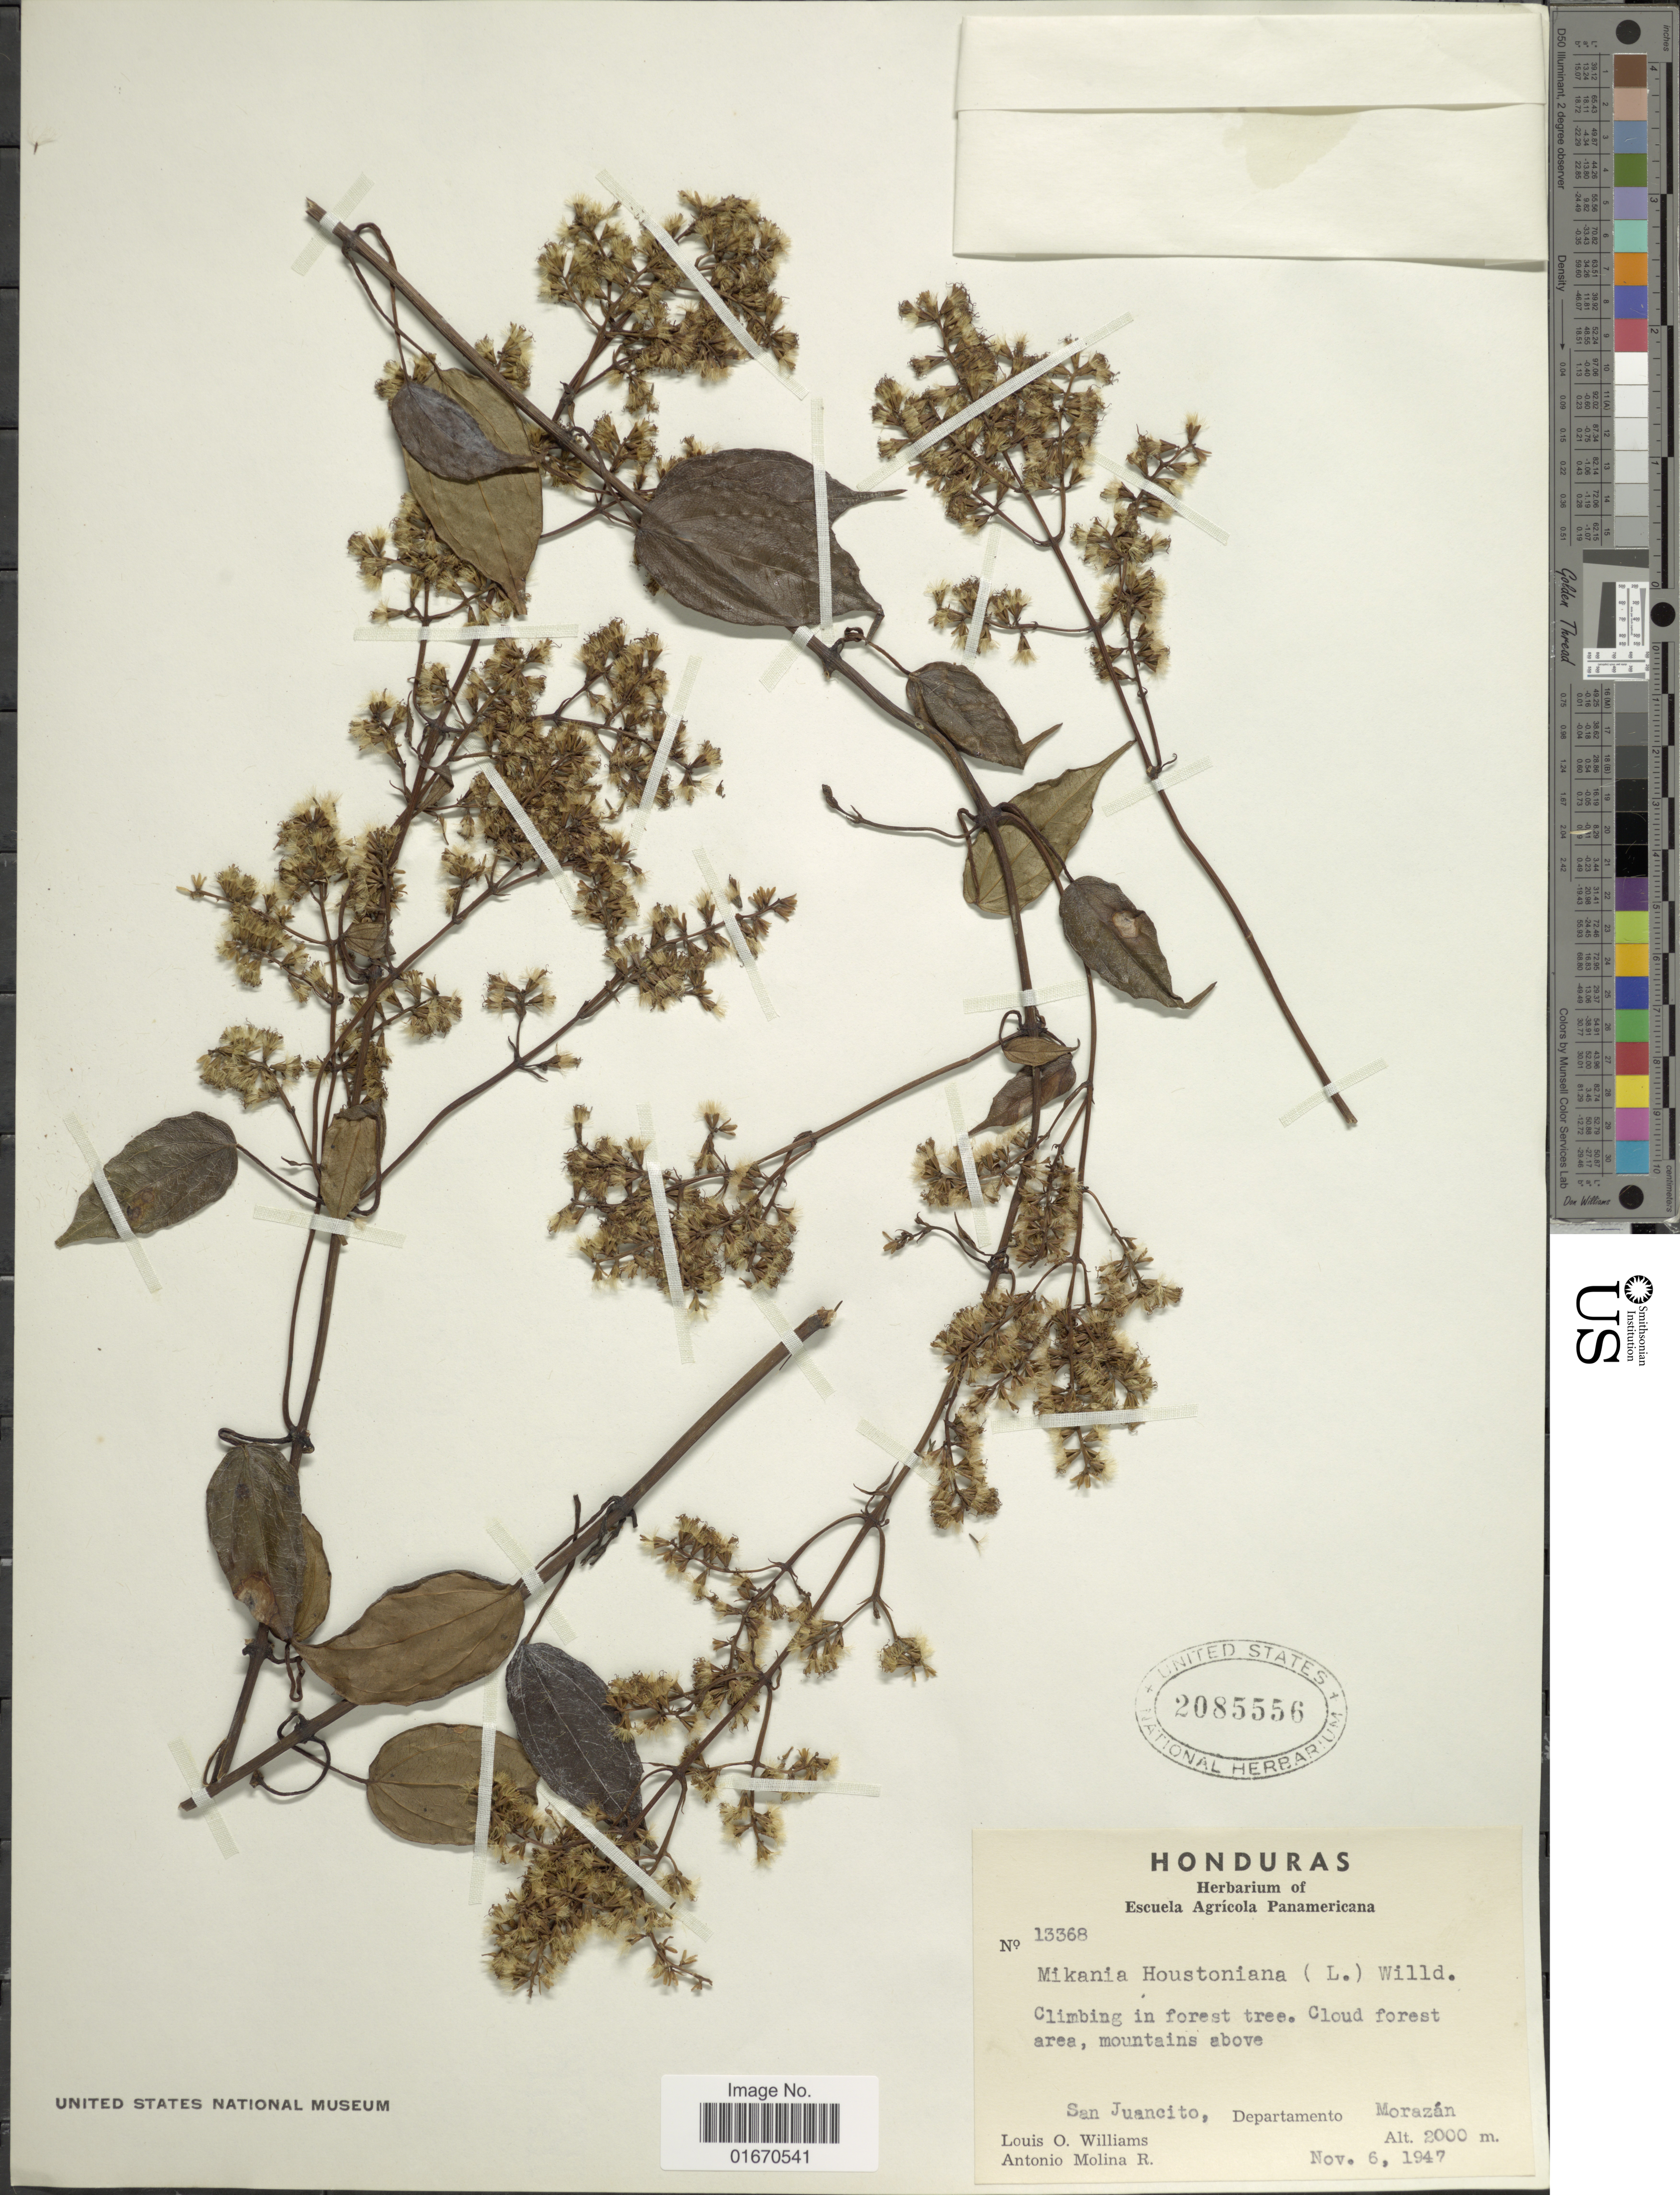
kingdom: Plantae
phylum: Tracheophyta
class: Magnoliopsida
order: Asterales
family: Asteraceae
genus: Mikania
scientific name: Mikania houstoniana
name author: (L.) B.L. Rob.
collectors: L. O. Williams & A. Molina R.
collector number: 13368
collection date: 1947-11-06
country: Honduras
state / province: Fco. Morazán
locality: San Juancito, Departamento Morazan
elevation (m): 2000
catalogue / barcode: US 2085556